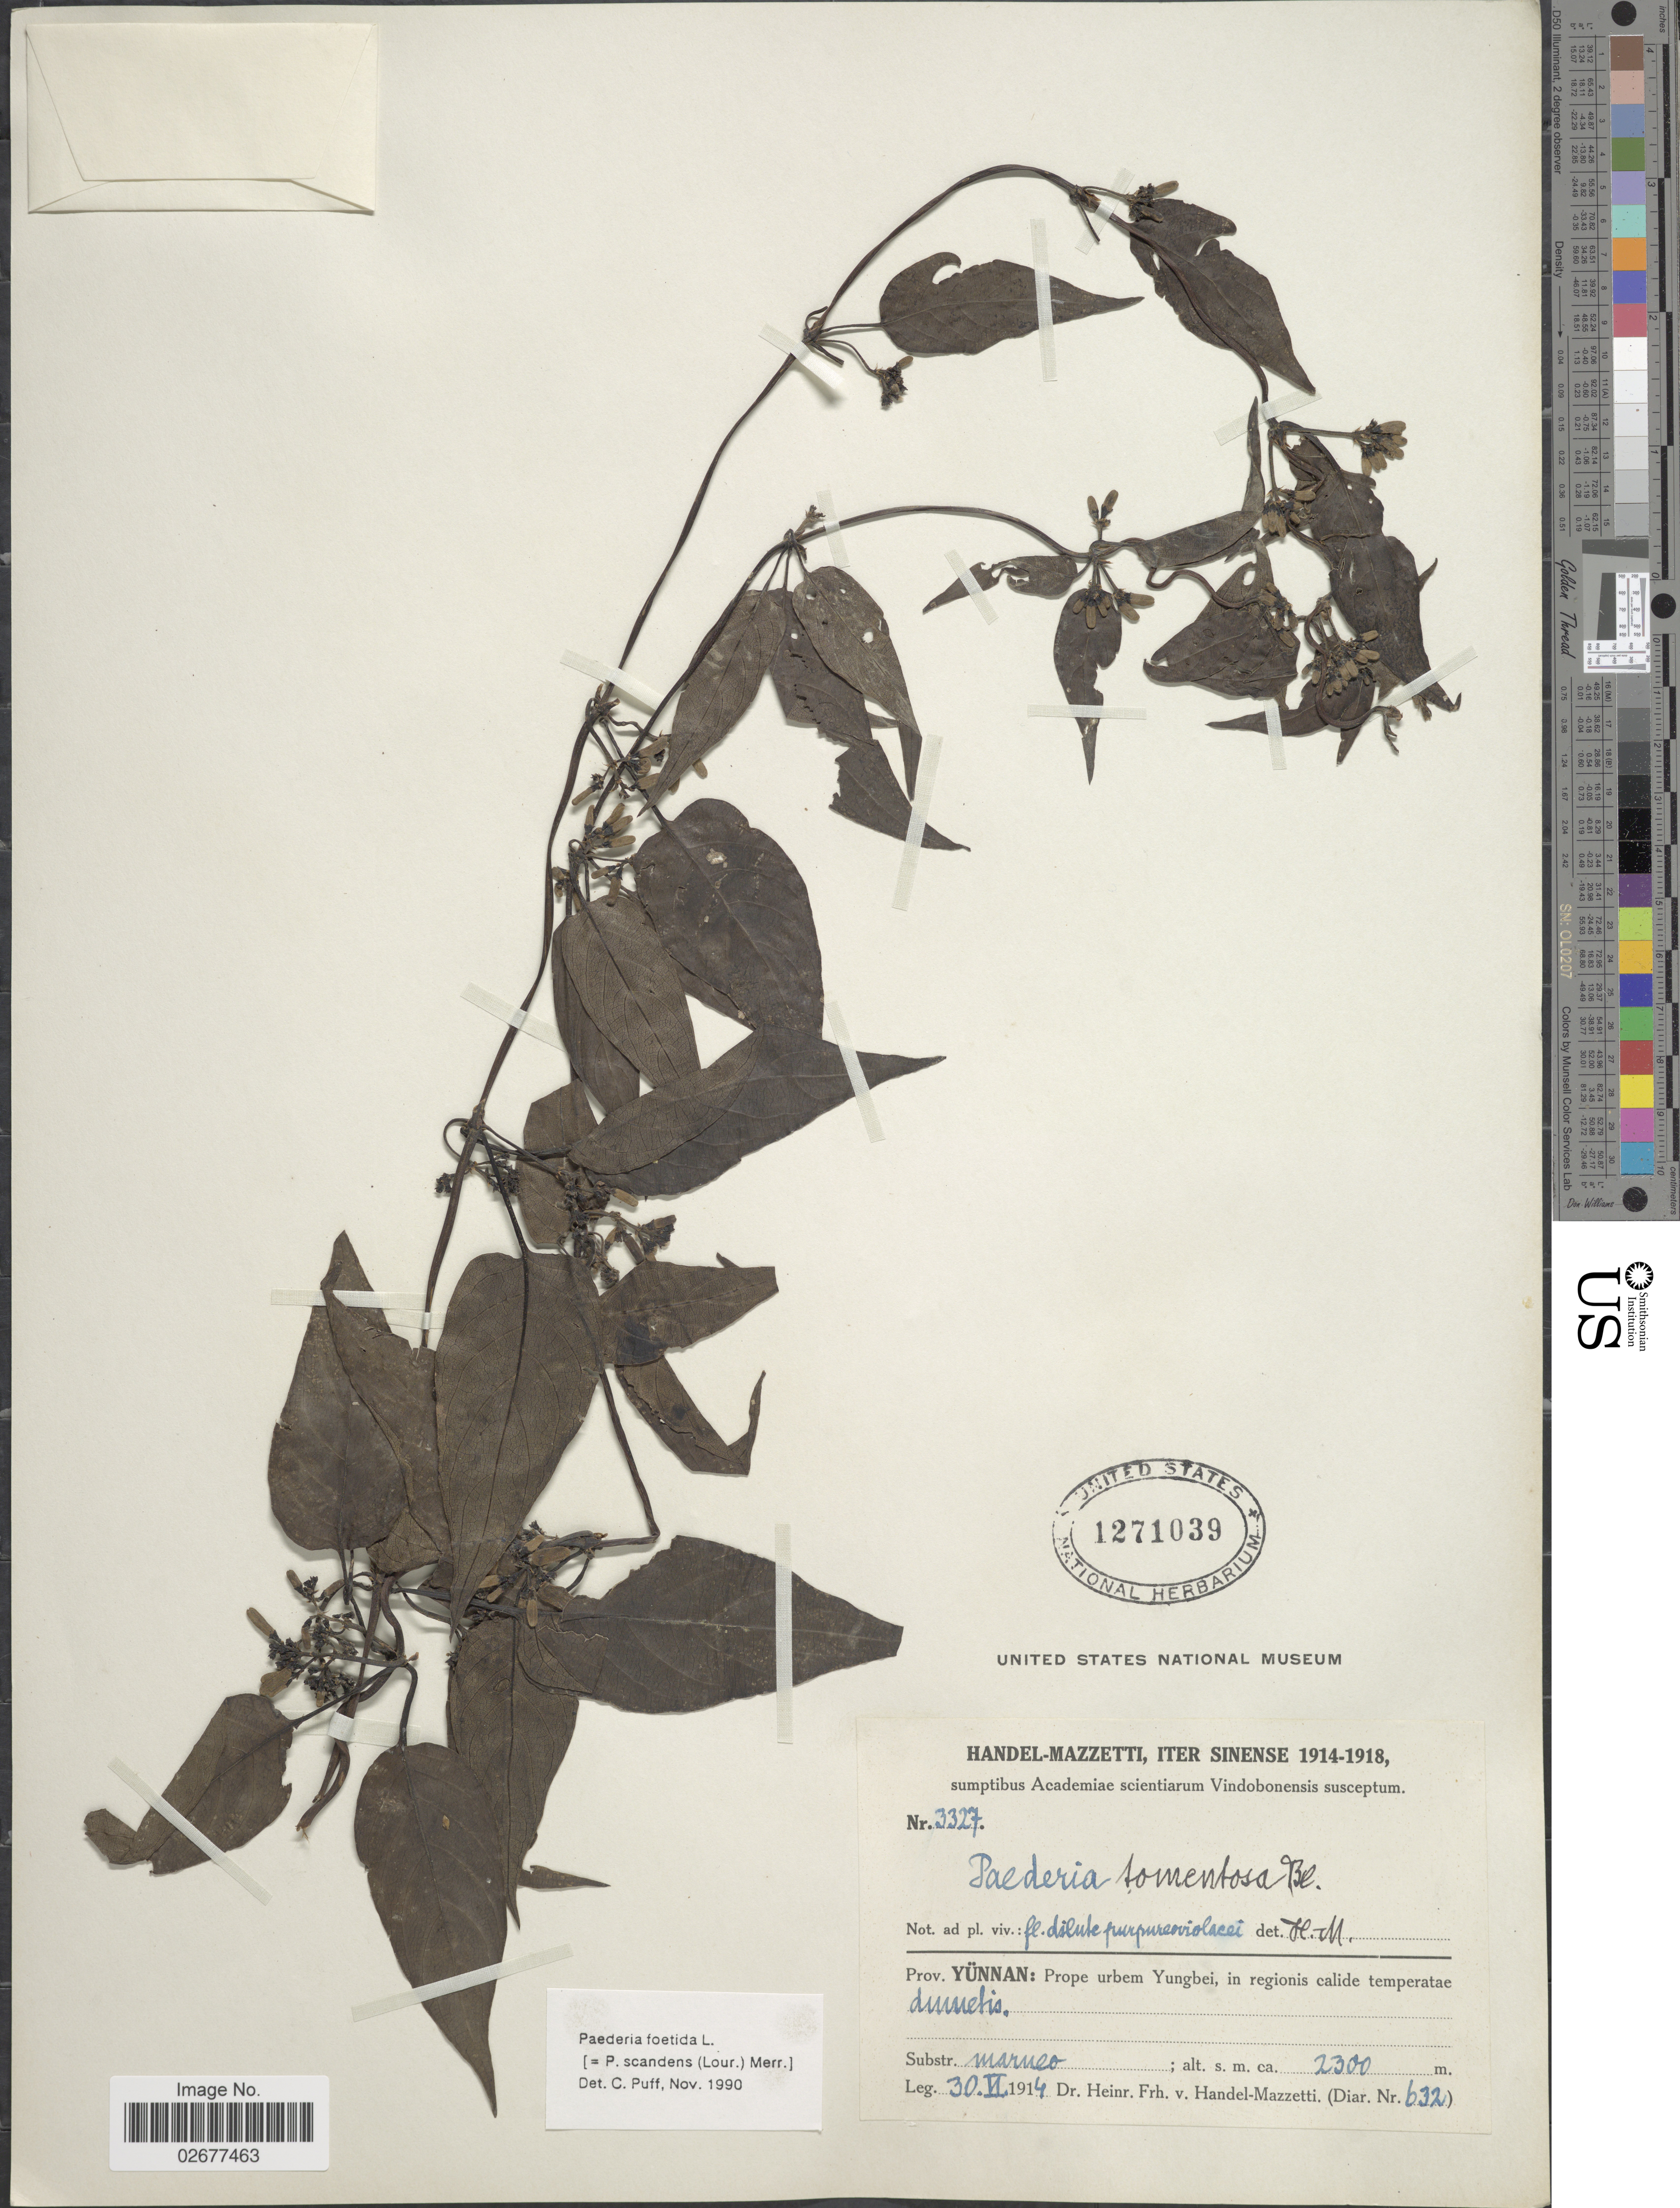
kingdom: Plantae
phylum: Tracheophyta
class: Magnoliopsida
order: Gentianales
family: Rubiaceae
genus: Paederia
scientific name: Paederia foetida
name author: L.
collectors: H. Handel-Mazzetti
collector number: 632/3327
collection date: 1914-06-30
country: China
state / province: Yunnan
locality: Sinense. Prope urbem Yungbei, in regionis calide temperatae dunnetis [interpreted]. Substr. Marneo.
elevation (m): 2300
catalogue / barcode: US 1271039